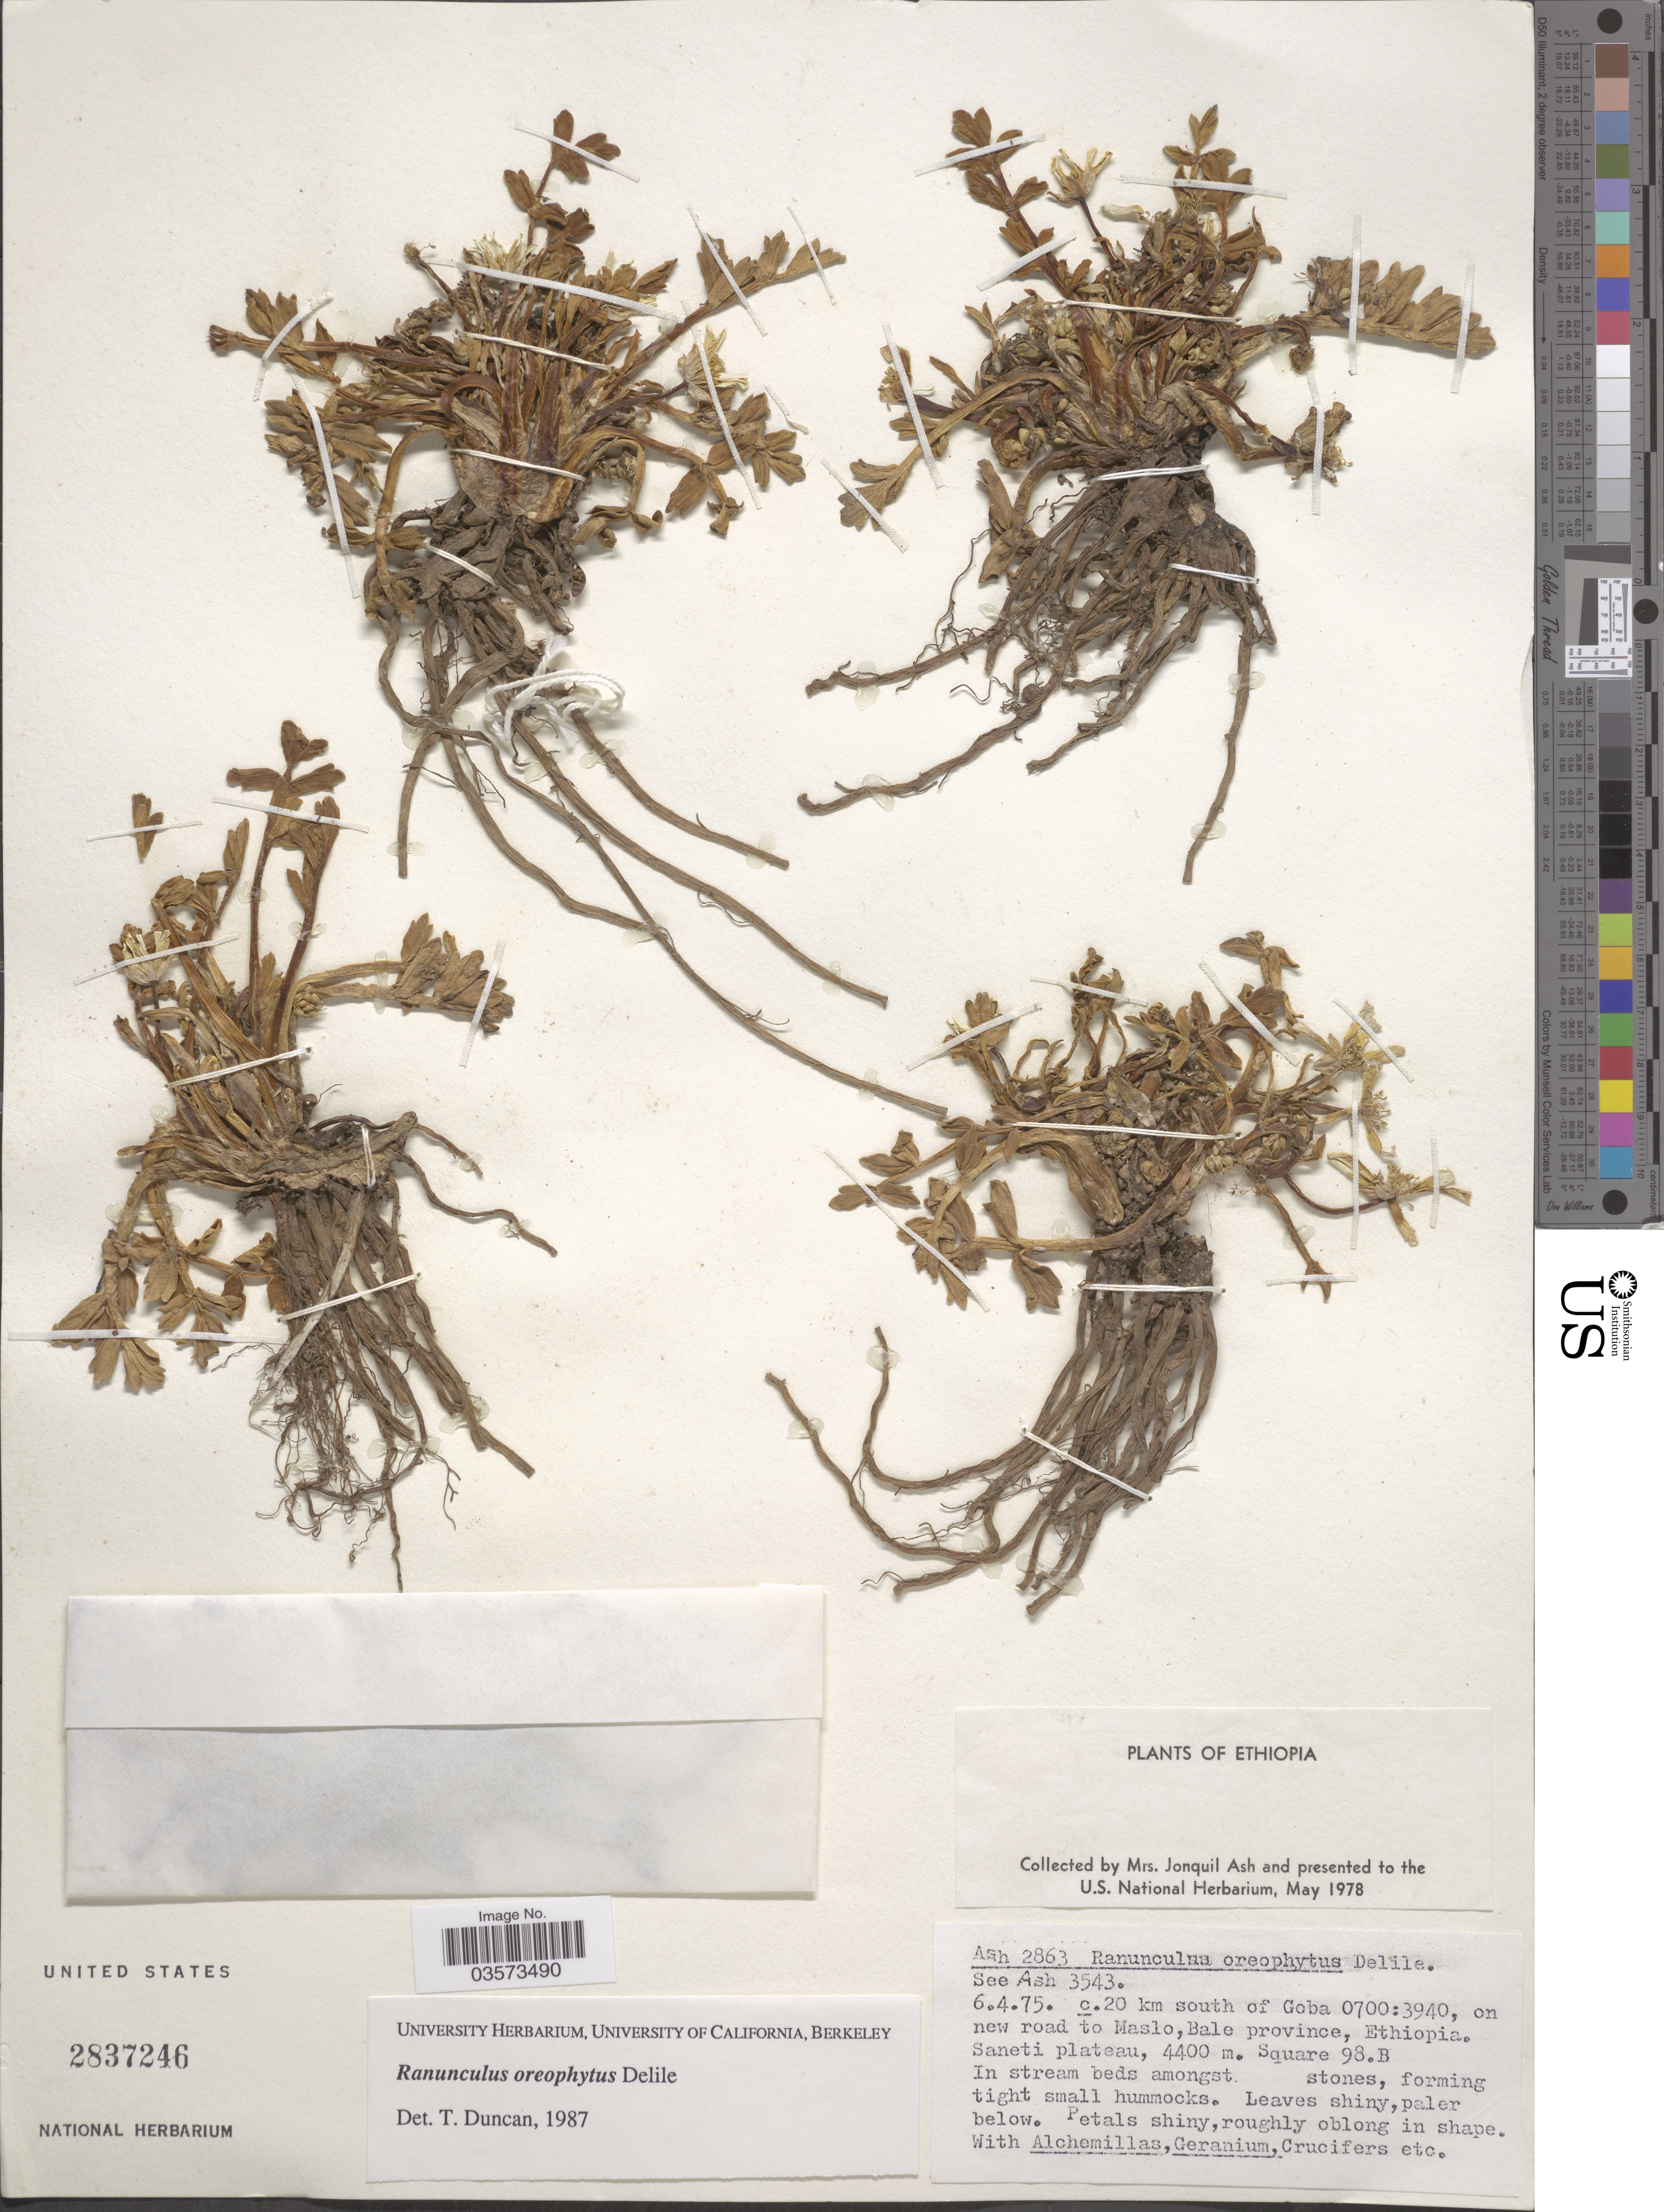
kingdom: Plantae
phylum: Tracheophyta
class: Magnoliopsida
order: Ranunculales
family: Ranunculaceae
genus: Ranunculus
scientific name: Ranunculus orerophytus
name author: Delile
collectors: J. Ash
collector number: Ash2863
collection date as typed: Transcribed d/m/y: 6/4/75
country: Ethiopia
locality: C. 20 km south of Goba, on new road to Maslo, Bale province. Saneti plateau. Square 98.B.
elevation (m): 4400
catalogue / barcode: US 2837246